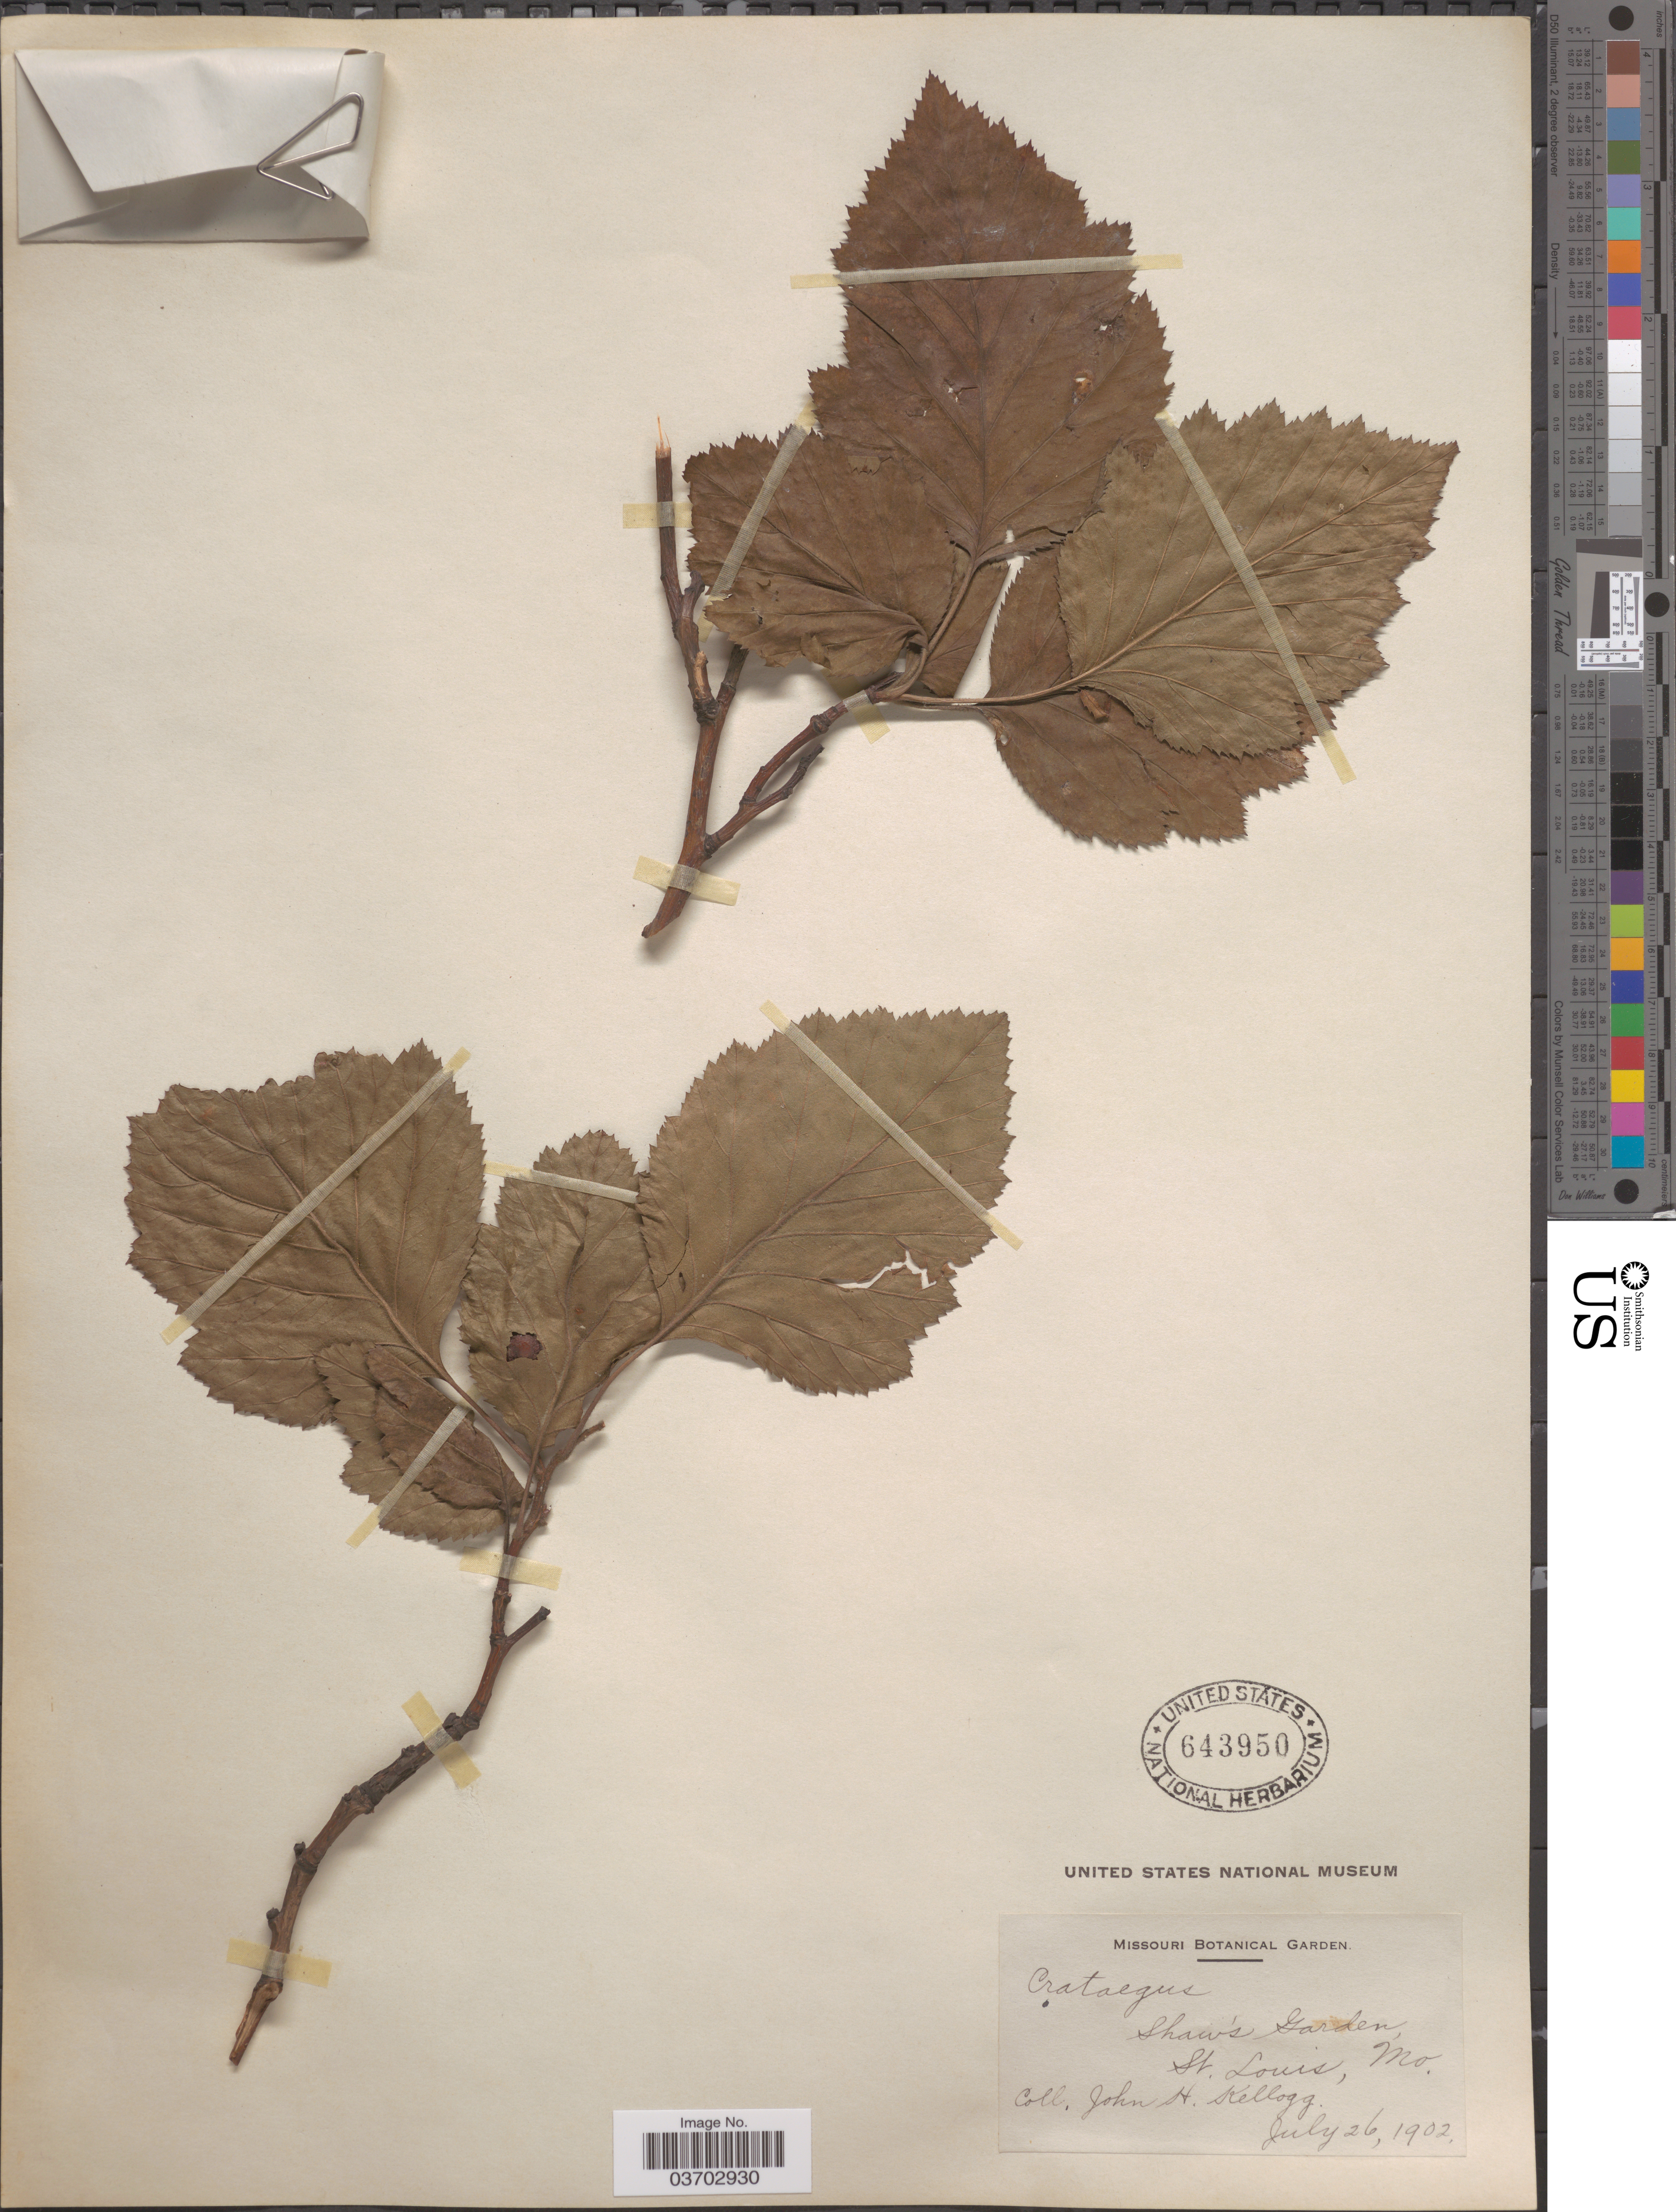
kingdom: Plantae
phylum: Tracheophyta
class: Magnoliopsida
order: Rosales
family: Rosaceae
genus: Crataegus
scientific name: Crataegus sp.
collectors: J. H. Kellogg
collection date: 1902-07-26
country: United States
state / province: Missouri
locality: Shaw's Garden. St. Louis.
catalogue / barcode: US 643950